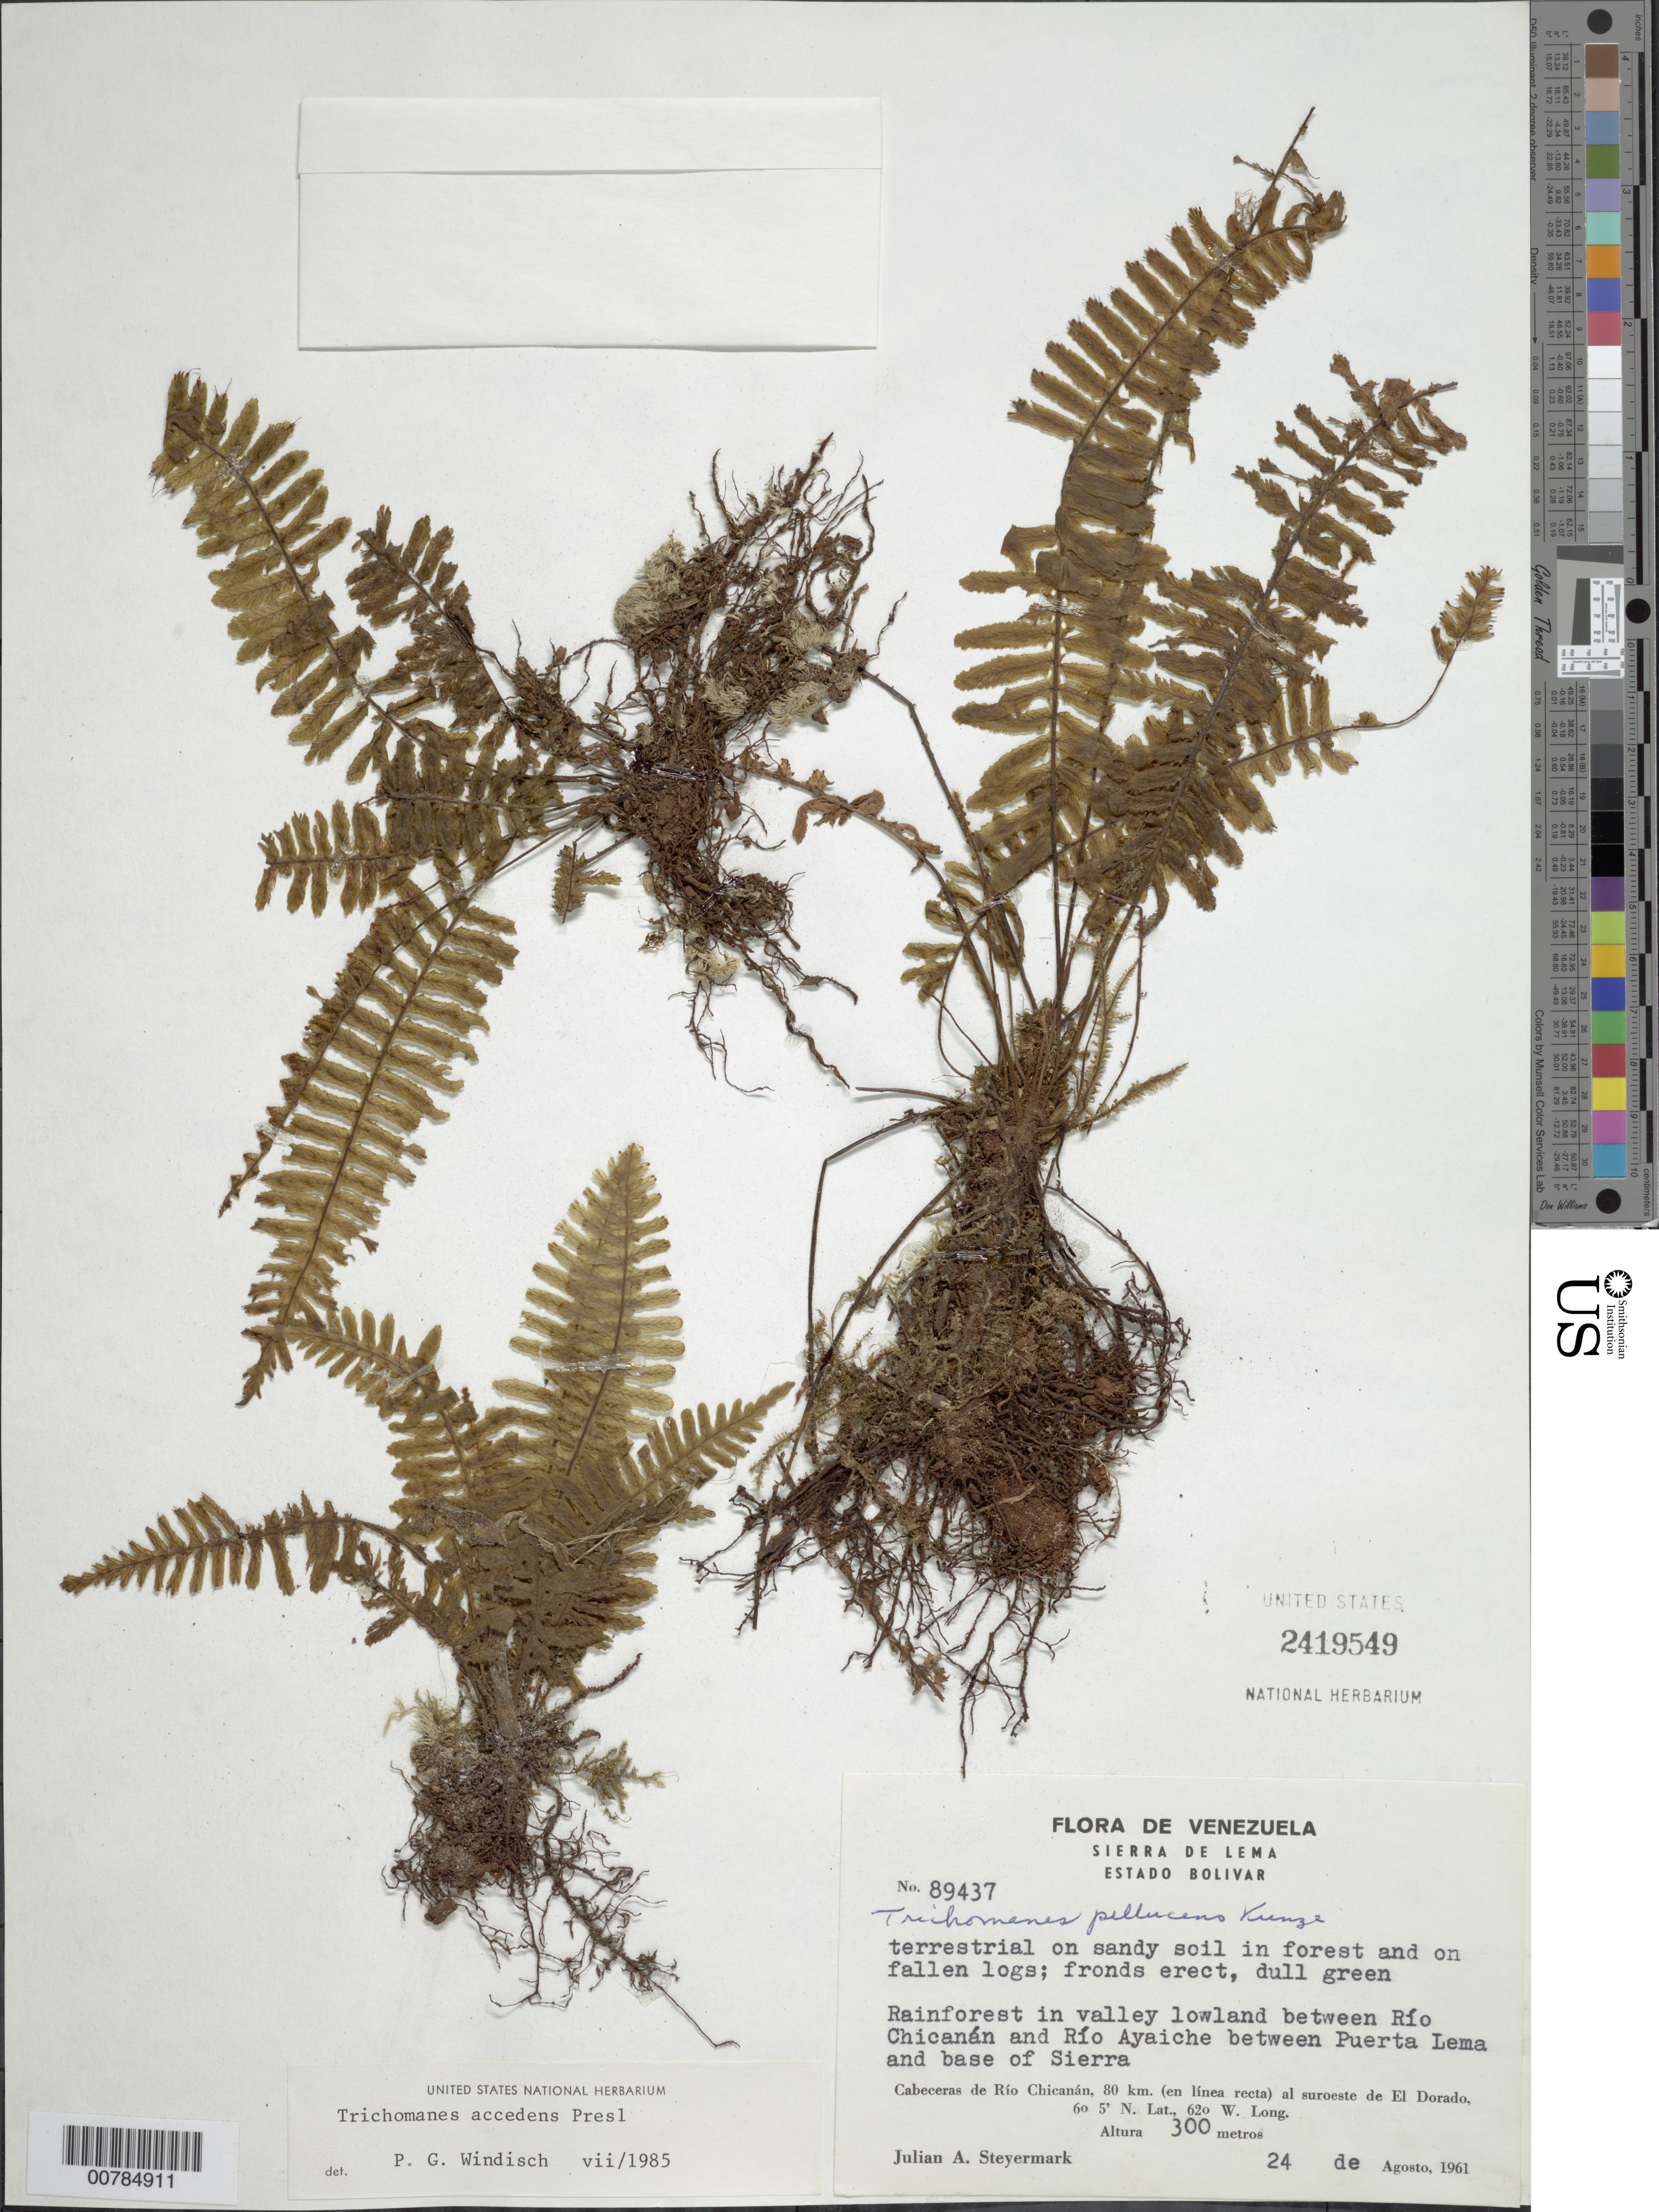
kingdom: Plantae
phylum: Tracheophyta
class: Polypodiopsida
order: Hymenophyllales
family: Hymenophyllaceae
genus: Trichomanes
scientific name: Trichomanes accedens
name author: C. Presl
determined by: Windisch, Paulo Guenter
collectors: J. Steyermark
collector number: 89437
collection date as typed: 24-Aug-61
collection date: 1961-08-24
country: Venezuela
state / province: Bolívar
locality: Sierra de Lema, Cabaceras de Río Chicanan, 80 km in straight line to SW of El Dorado, between Río Chicanan and Río Ayaiche, between Puerta Lema and base of Sierra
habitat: Rainforest in valley lowland; on sandy soil in forest and on fallen logs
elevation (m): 300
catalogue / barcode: US 2419549